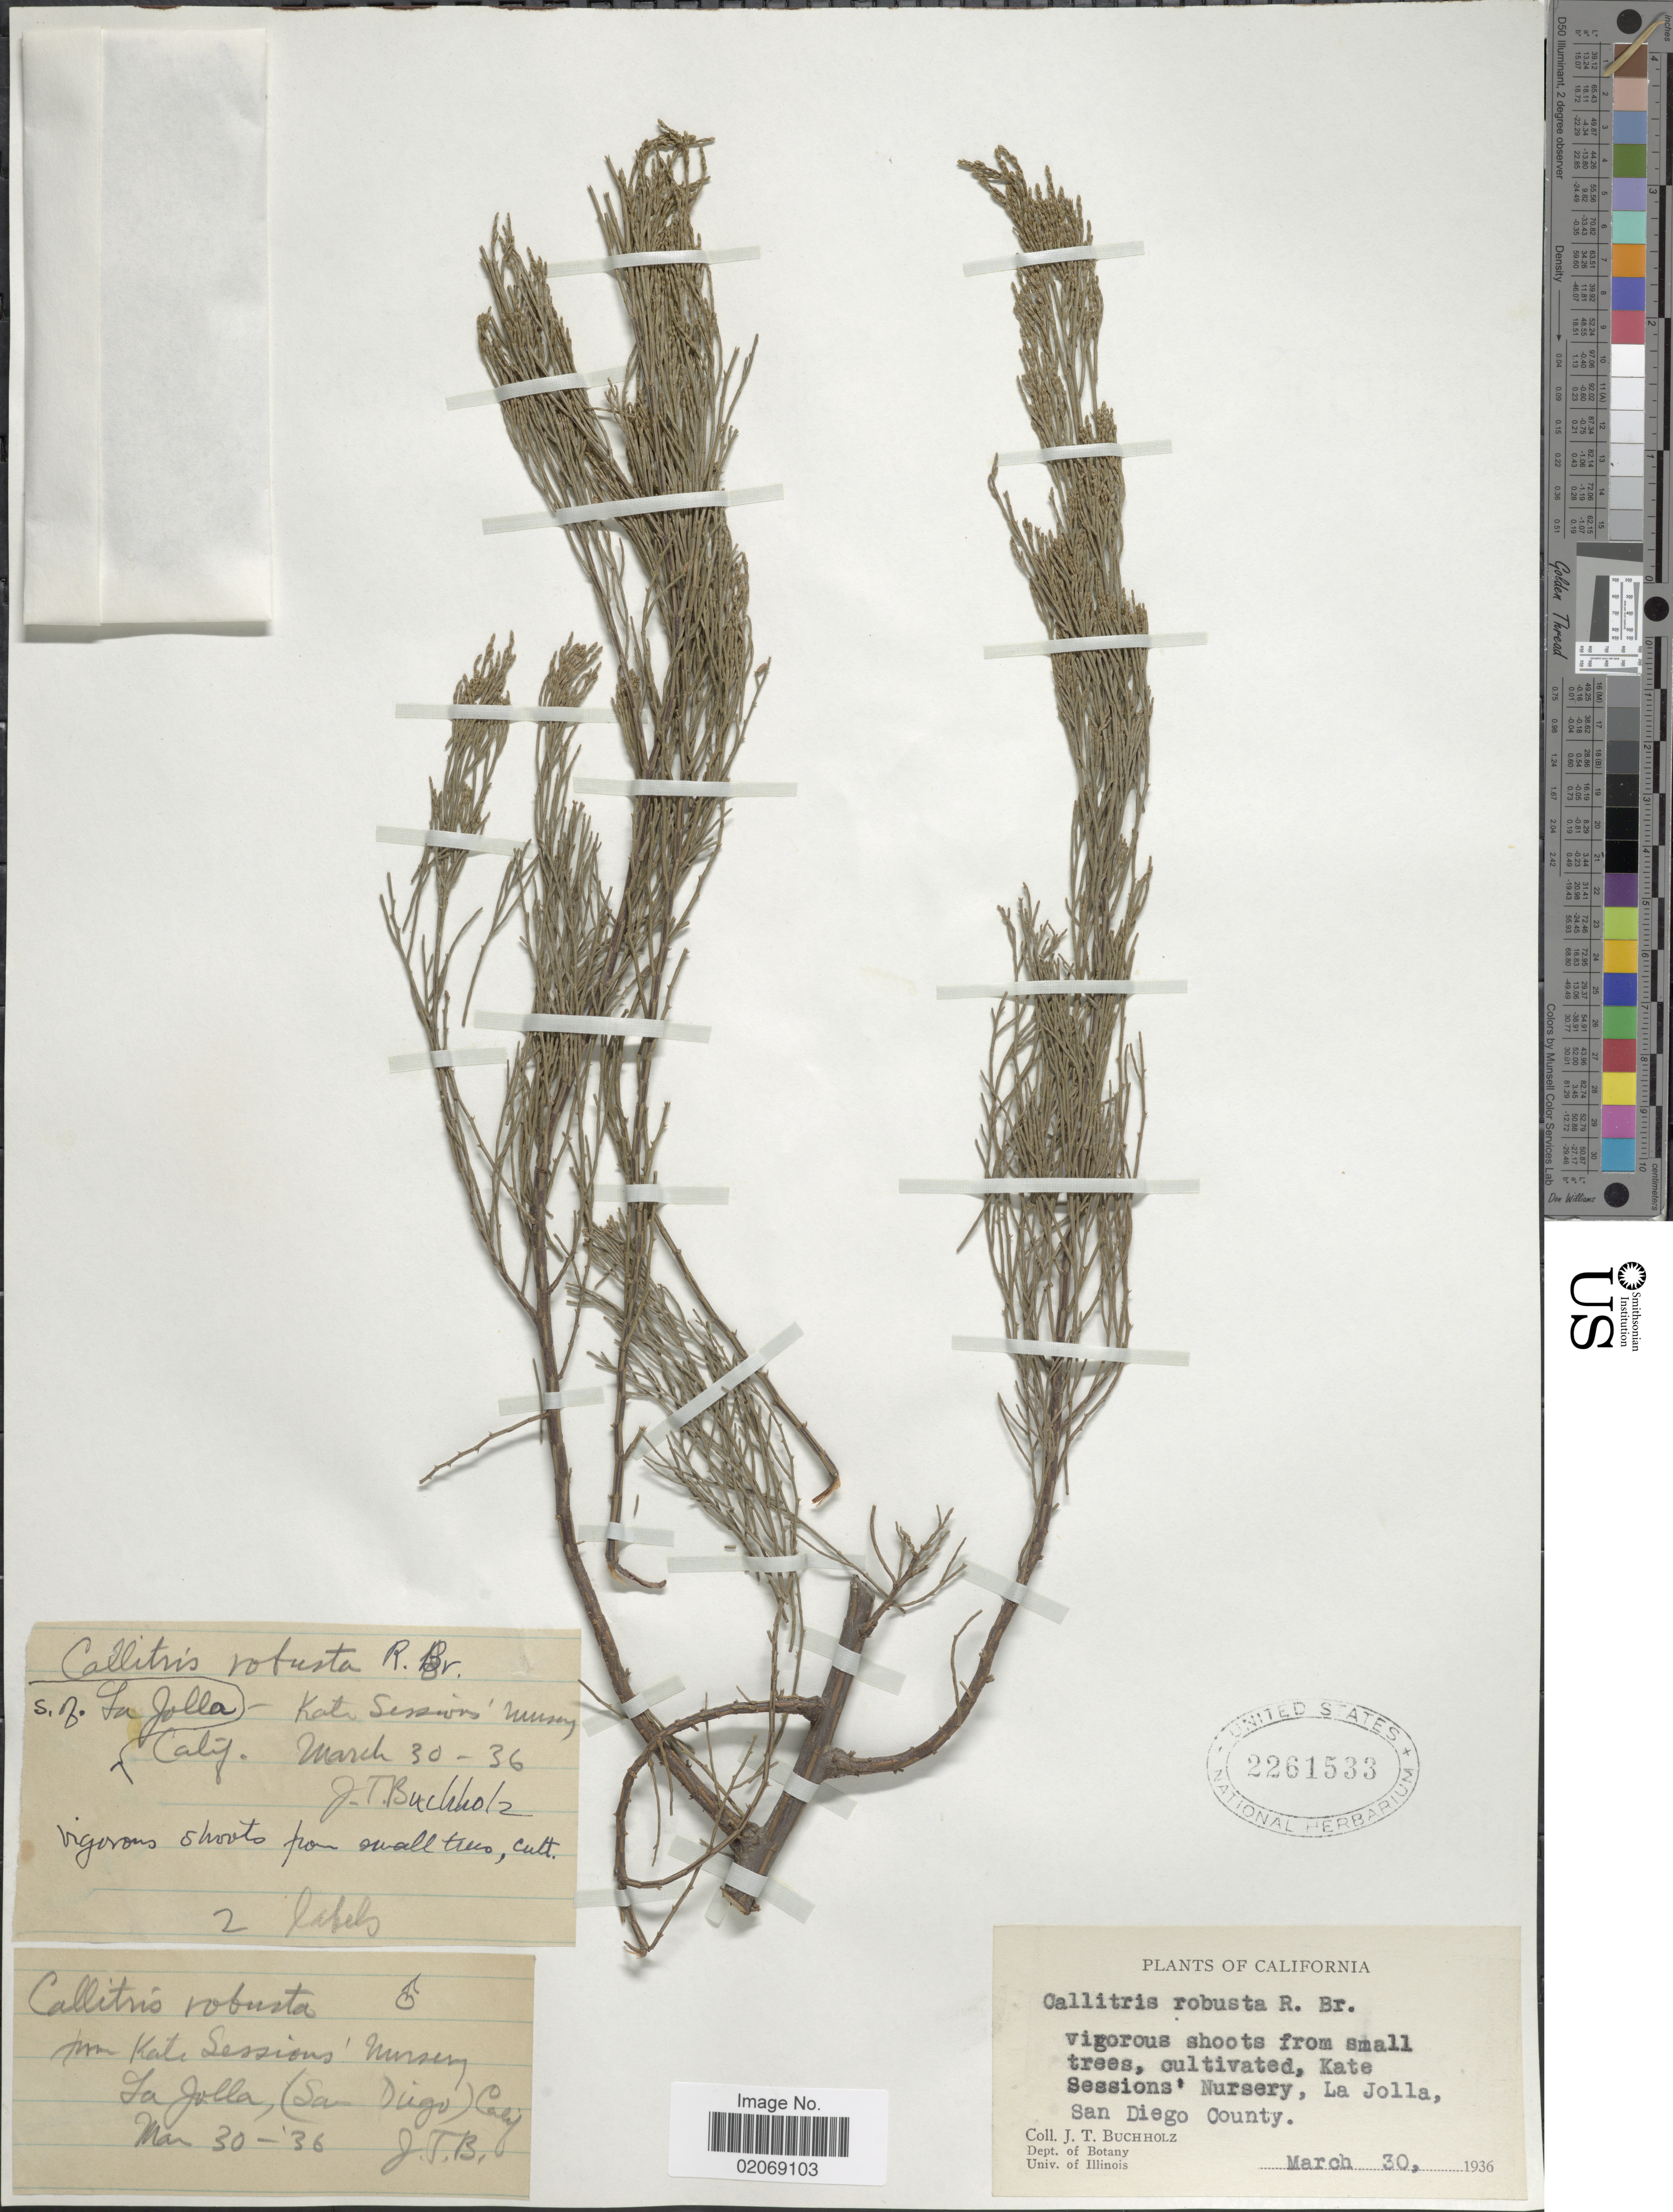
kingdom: Plantae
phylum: Tracheophyta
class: Pinopsida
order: Pinales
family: Cupressaceae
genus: Callitris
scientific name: Callitris preissii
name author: Miq.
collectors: J. T. Buchholz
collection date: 1936-03-30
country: United States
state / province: California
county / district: San Diego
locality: Kate Sessions' Nursery, S. of La Jolla, San Diego County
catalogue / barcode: US 2261533